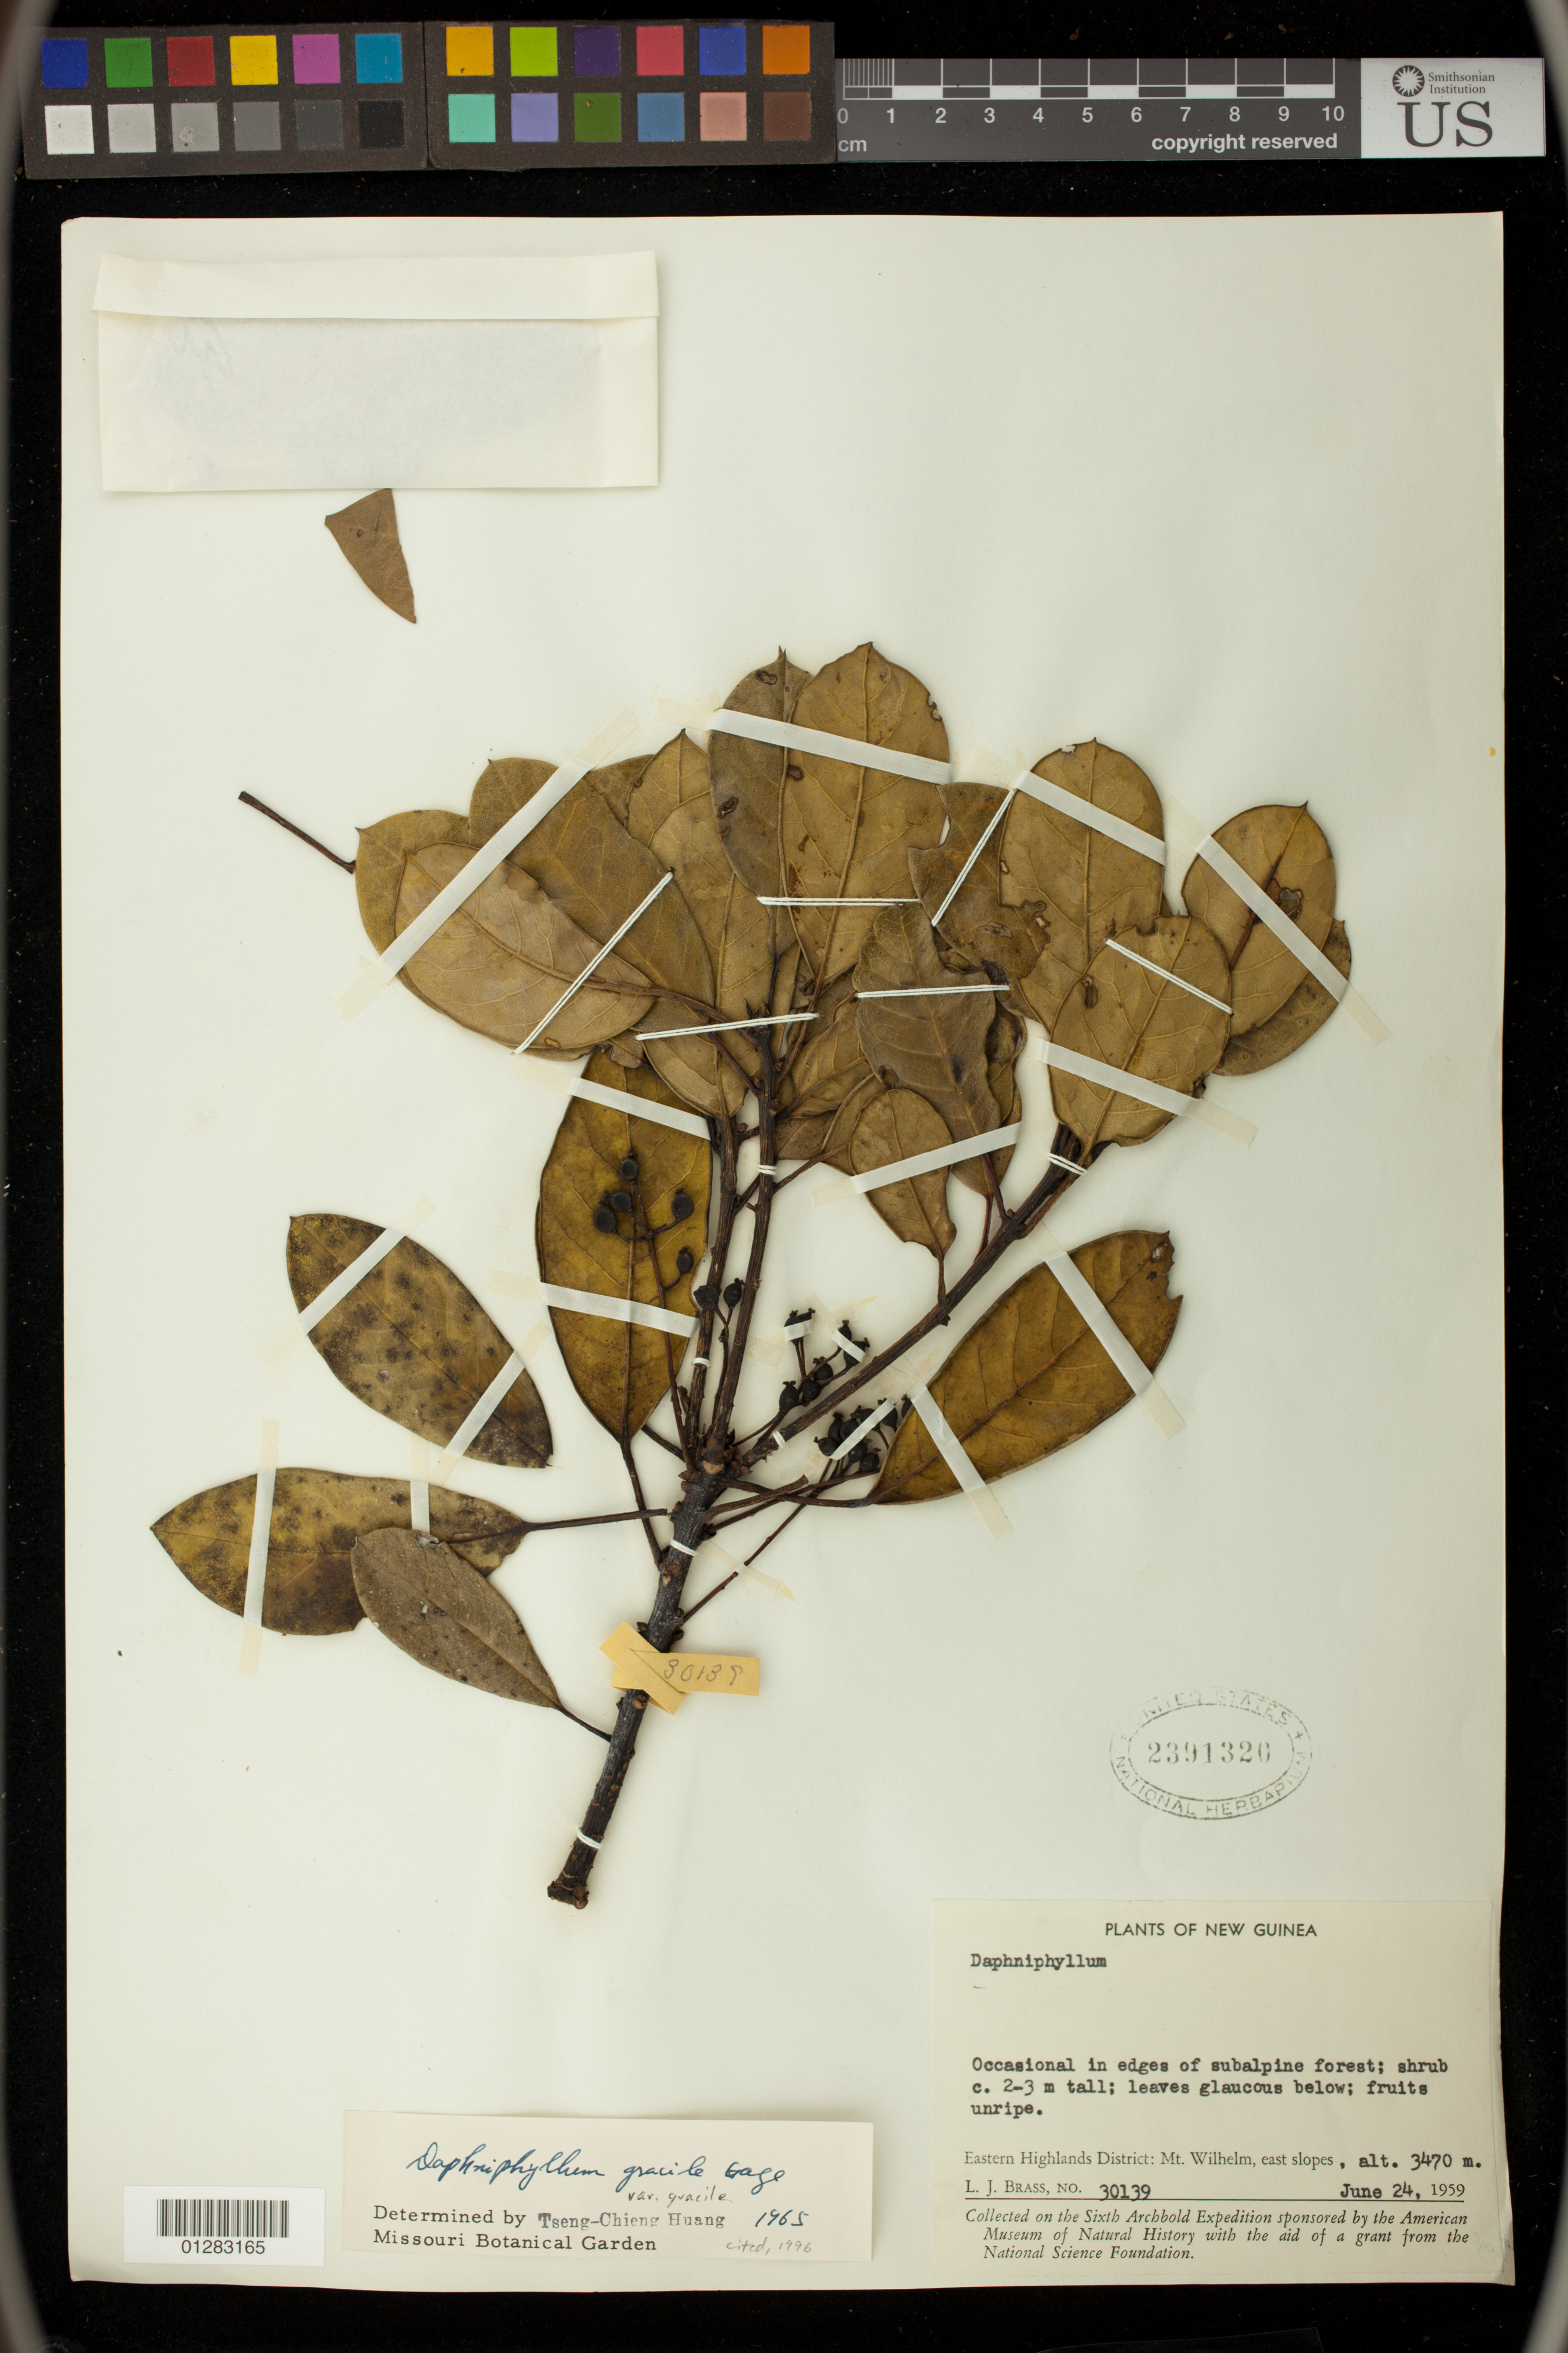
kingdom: Plantae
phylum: Tracheophyta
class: Magnoliopsida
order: Saxifragales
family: Daphniphyllaceae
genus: Daphniphyllum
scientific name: Daphniphyllum gracile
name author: Gage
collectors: L. J. Brass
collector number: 30139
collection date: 1959-06-24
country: Papua New Guinea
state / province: Eastern Highlands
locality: Edges of subalpine forest, east sdlopes, Mt. Wilhelm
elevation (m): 1058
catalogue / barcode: US 2391320